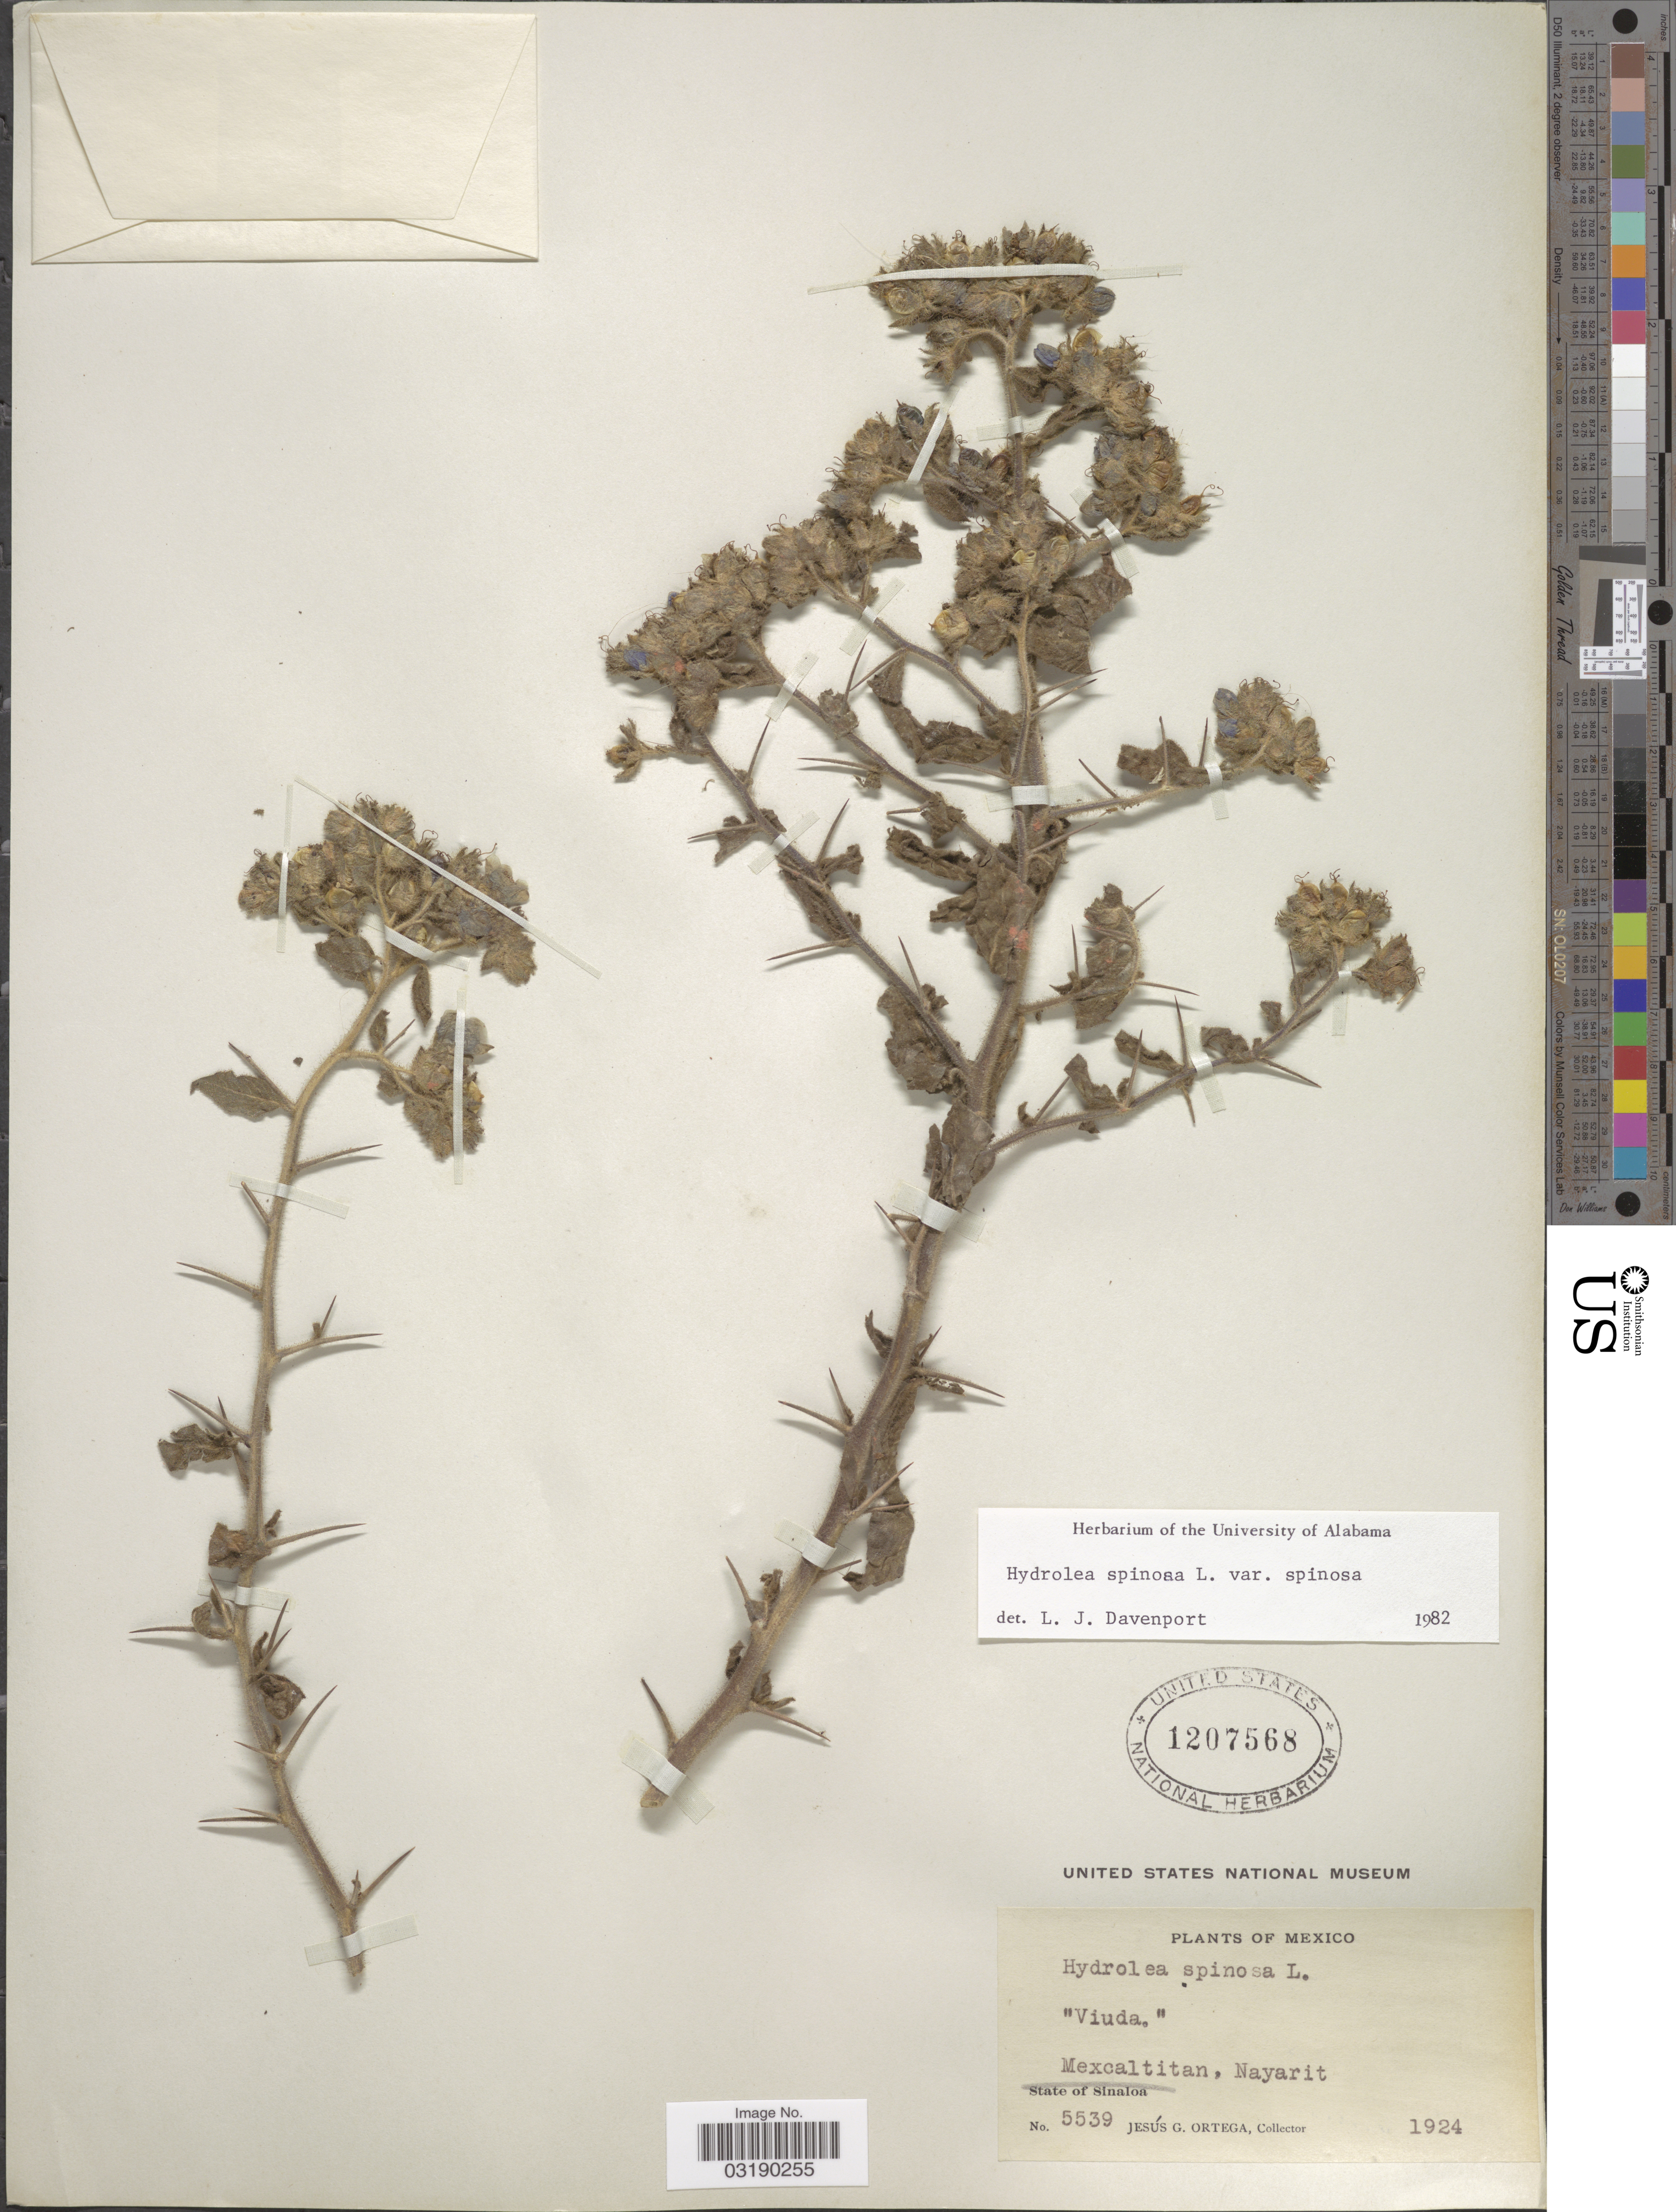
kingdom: Plantae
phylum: Tracheophyta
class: Magnoliopsida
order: Solanales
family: Hydroleaceae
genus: Hydrolea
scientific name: Hydrolea spinosa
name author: L.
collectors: J. Ortega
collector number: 5539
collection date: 1924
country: Mexico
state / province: Nayarit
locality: Mexcaltitan, Nayarit.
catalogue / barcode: US 1207568